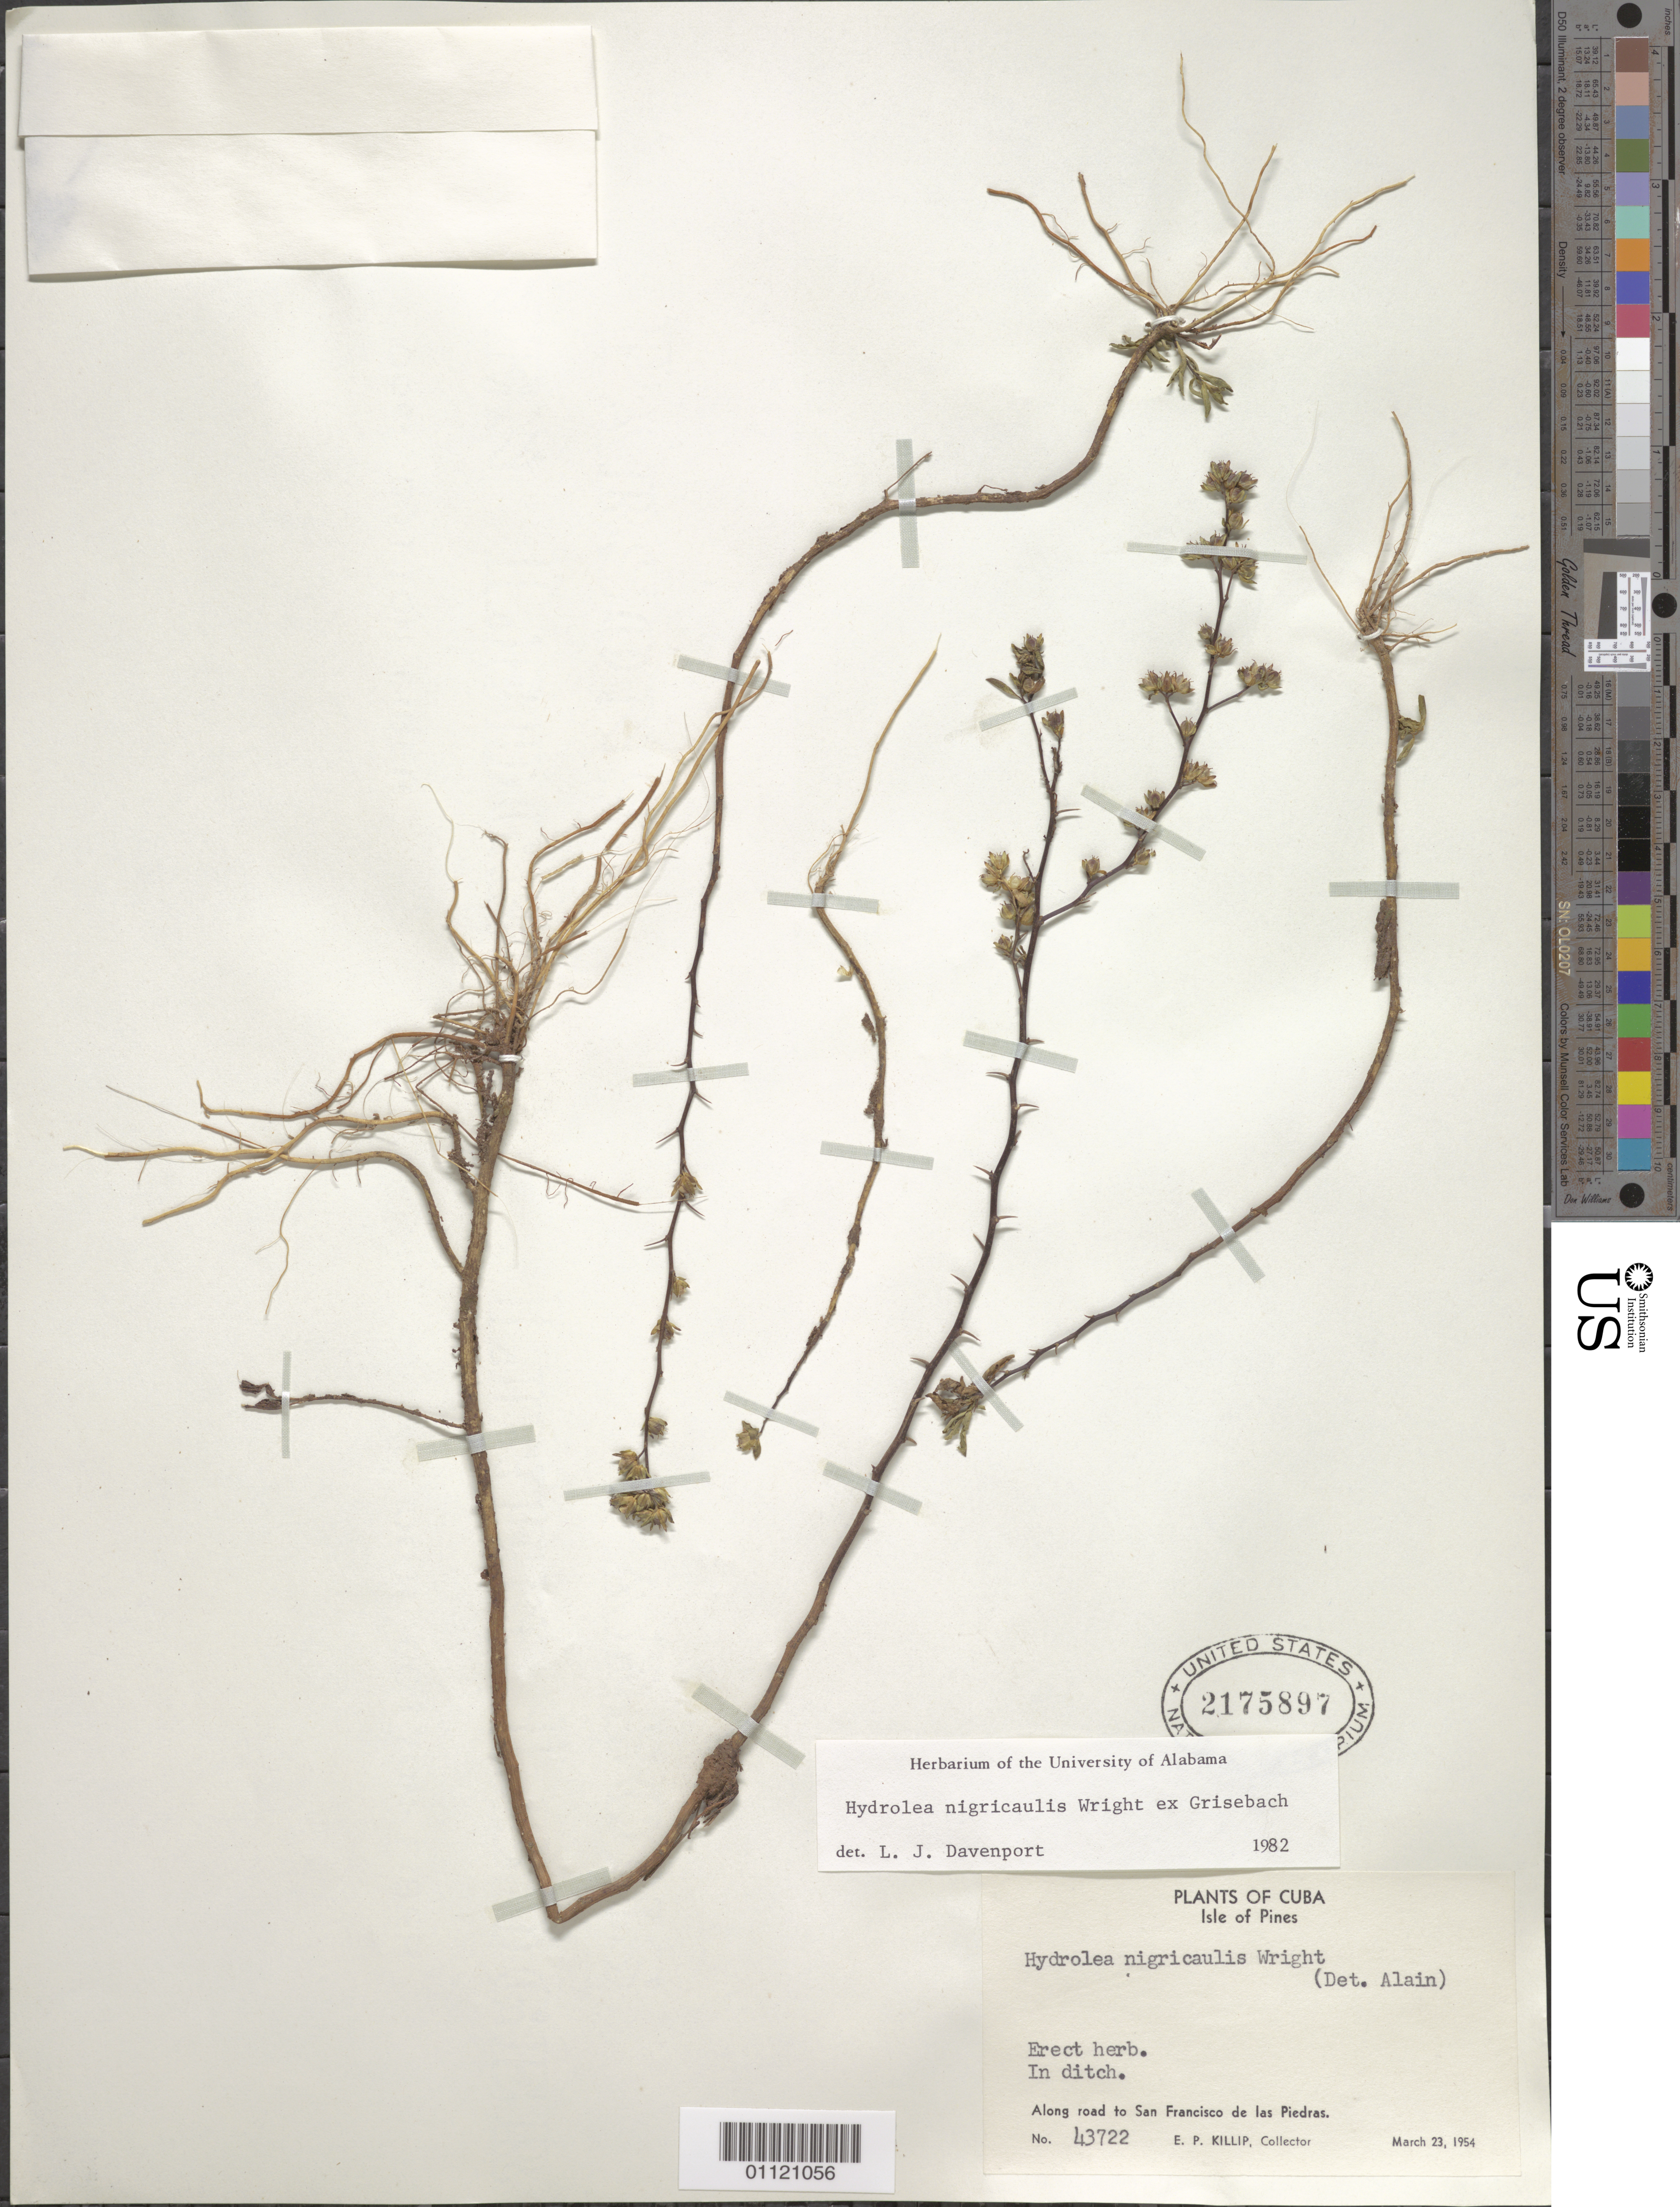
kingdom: Plantae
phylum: Tracheophyta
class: Magnoliopsida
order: Solanales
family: Hydroleaceae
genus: Hydrolea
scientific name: Hydrolea nigricaulis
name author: C. Wright ex Griseb.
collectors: E. P. Killip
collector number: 43722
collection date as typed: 23 Mar 1954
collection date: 1954-03-23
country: Cuba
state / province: Isla de La Juventud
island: Isla de la Juventud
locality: Isle of Pines, Along road to San Francisco de las Piedras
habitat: in ditch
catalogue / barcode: US 2175897